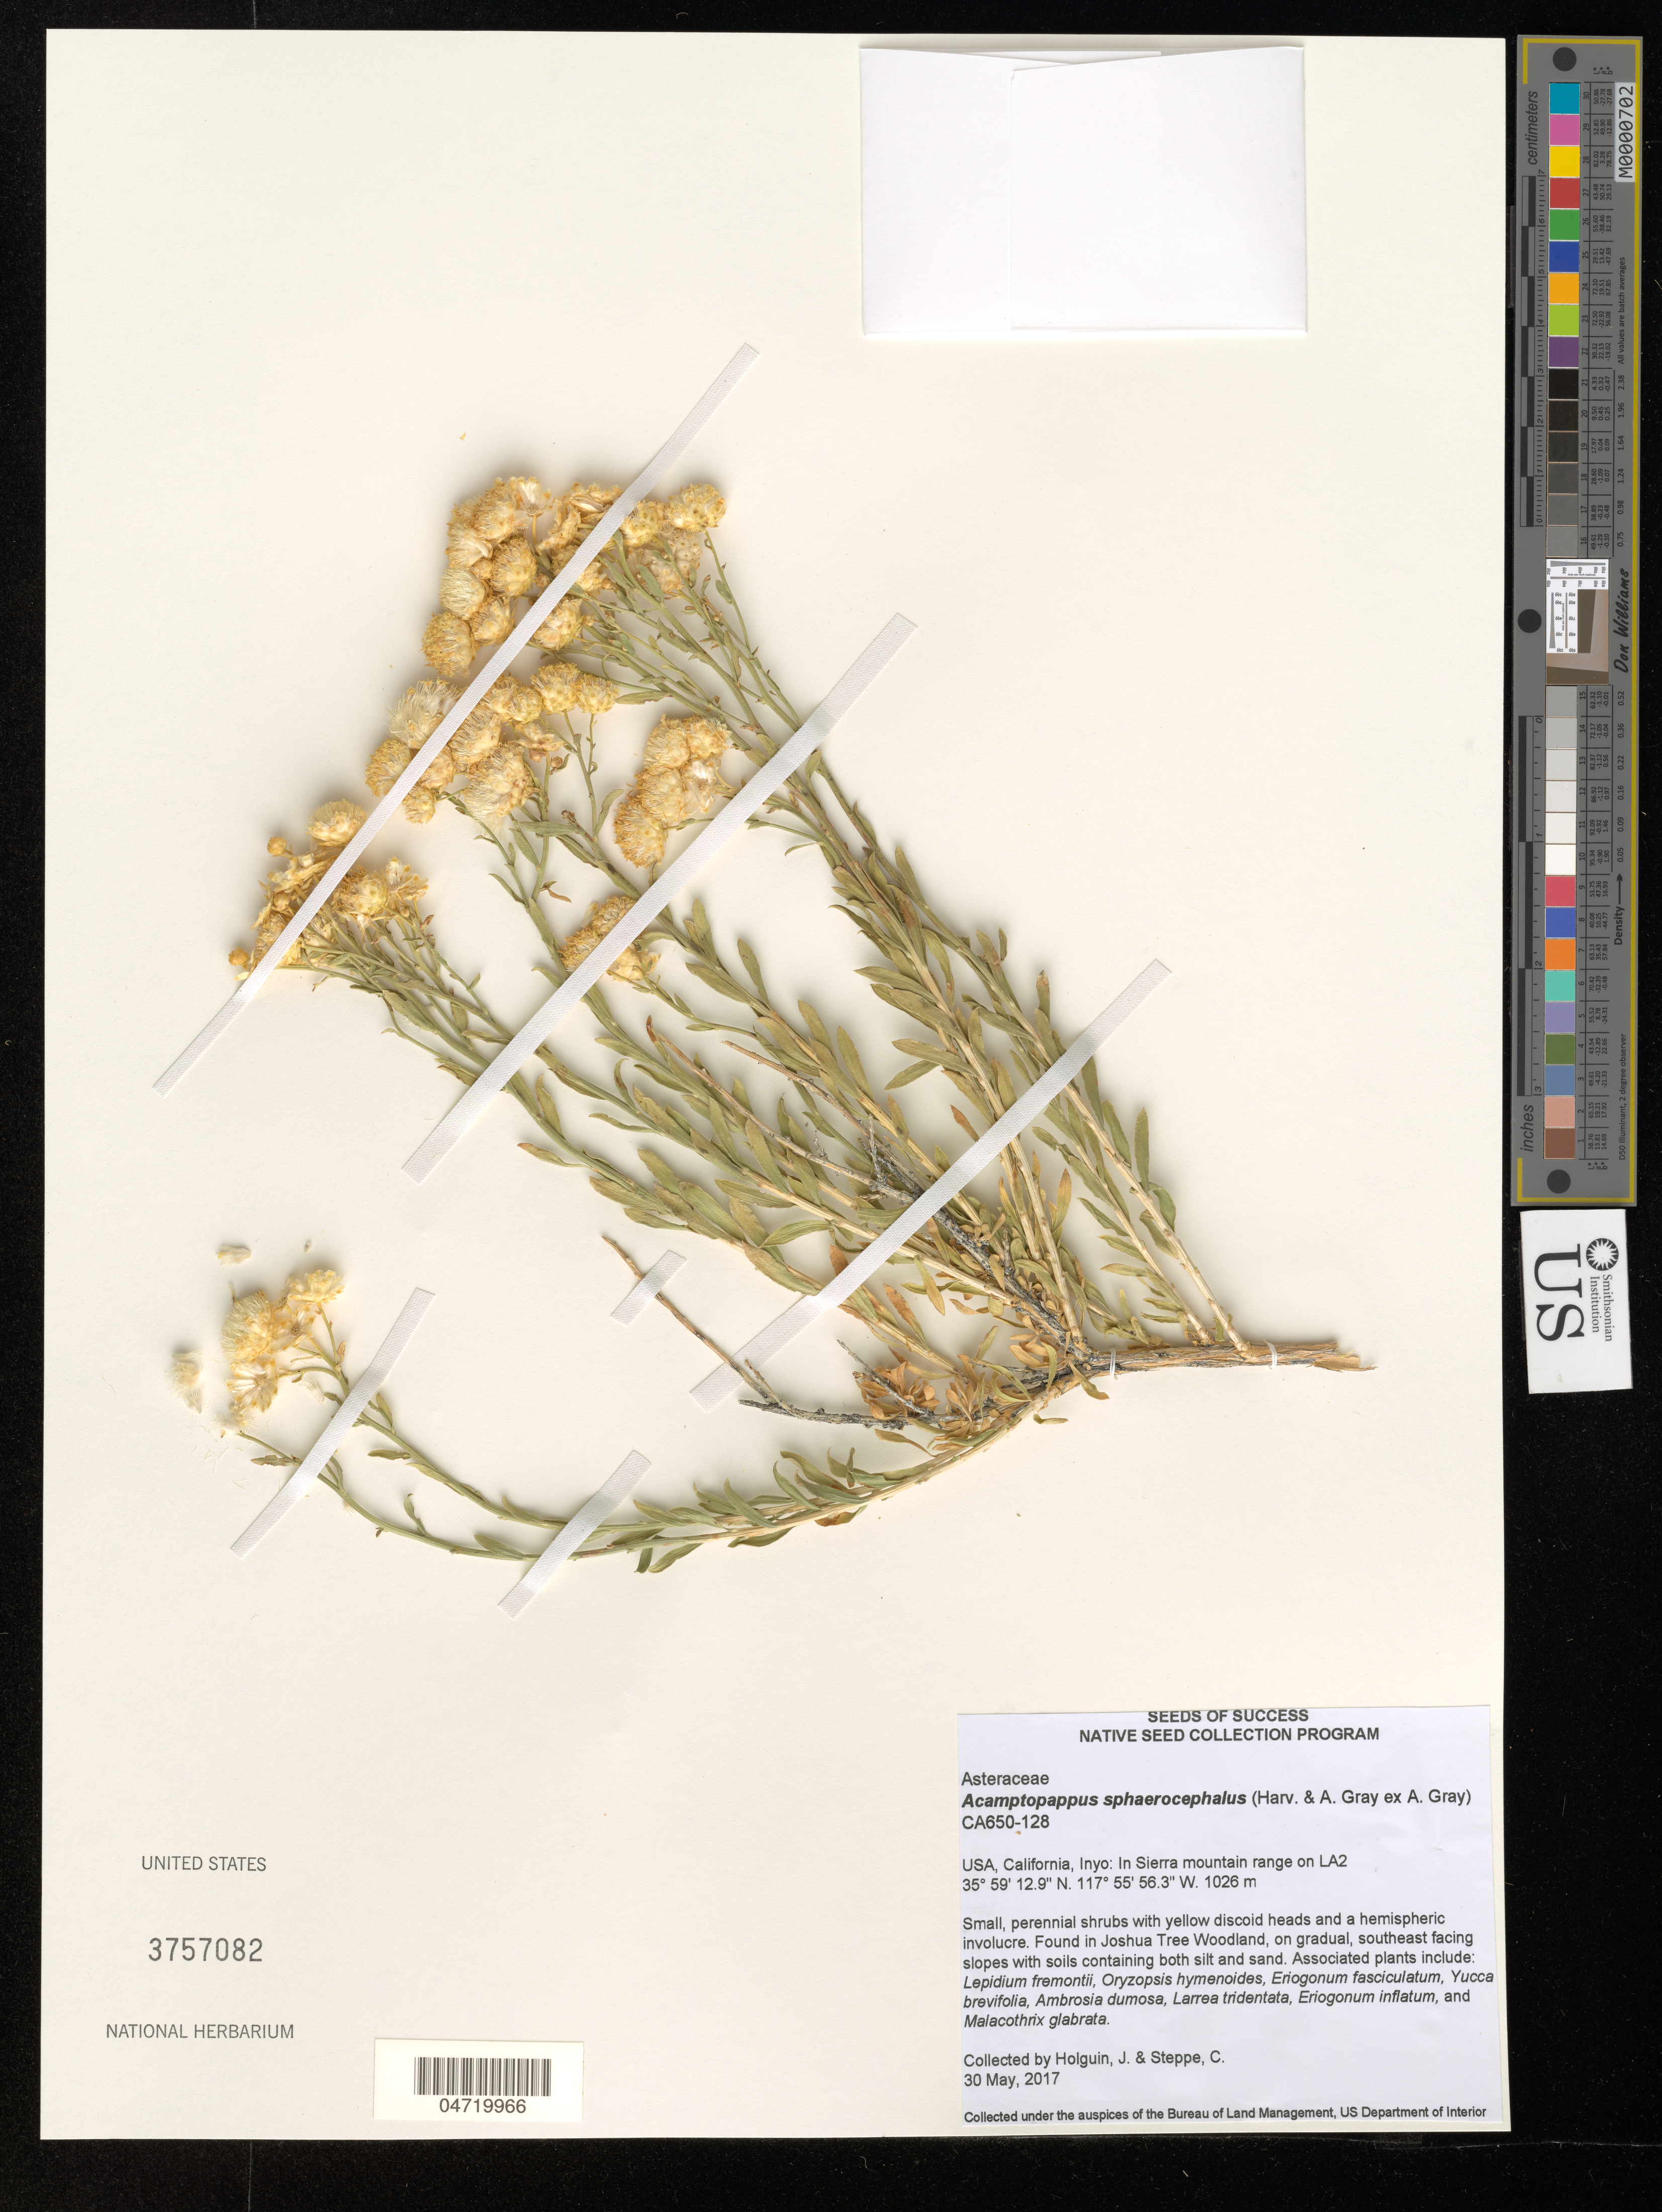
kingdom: Plantae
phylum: Tracheophyta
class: Magnoliopsida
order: Asterales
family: Asteraceae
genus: Acamptopappus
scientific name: Acamptopappus sphaerocephalus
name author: A. Gray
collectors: J. Holguin & C. Steppe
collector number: CA650-128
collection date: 2017-05-30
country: United States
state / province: California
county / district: Inyo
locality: Inyo: In Sierra mountain range on LA2.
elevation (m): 1026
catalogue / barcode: US 3757082